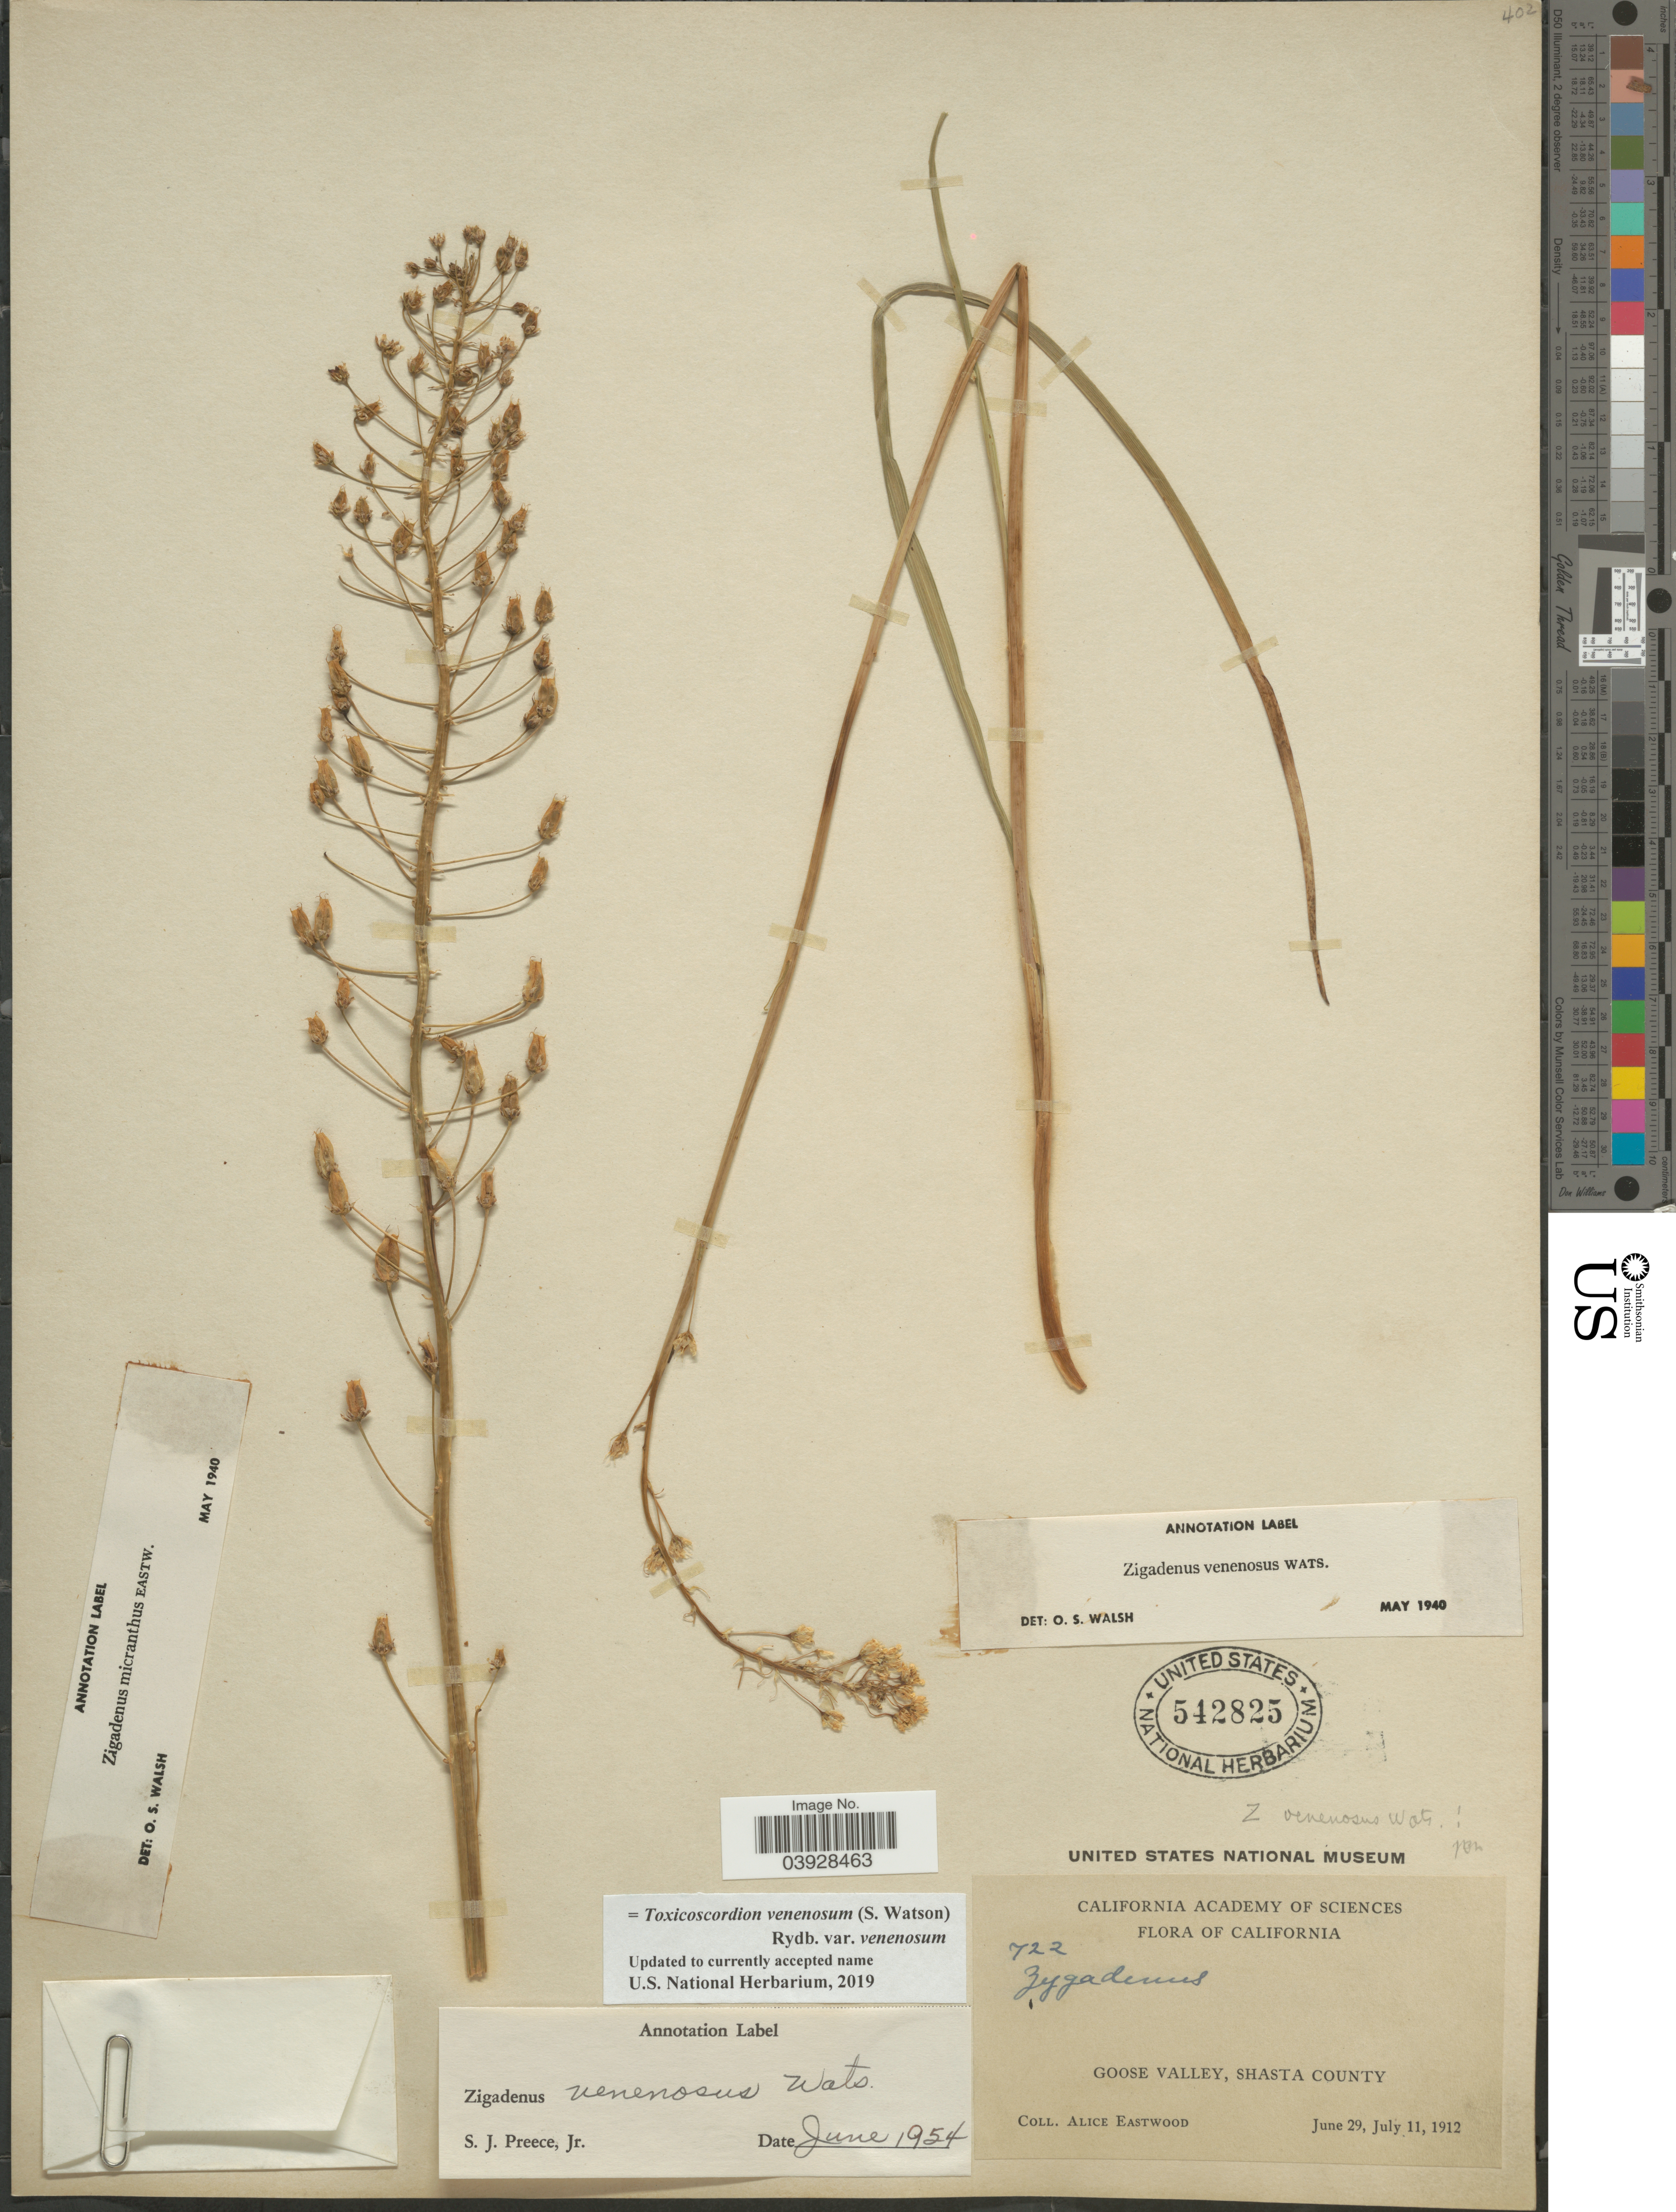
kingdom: Plantae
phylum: Tracheophyta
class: Liliopsida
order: Liliales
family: Melanthiaceae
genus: Toxicoscordion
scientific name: Toxicoscordion venenosum var. gramineum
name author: (Rydb.) Brasher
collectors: A. Eastwood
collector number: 722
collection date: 1912-06-29/1912-07-11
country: United States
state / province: California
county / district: Shasta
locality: Goose Valley, Shasta County.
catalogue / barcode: US 542825